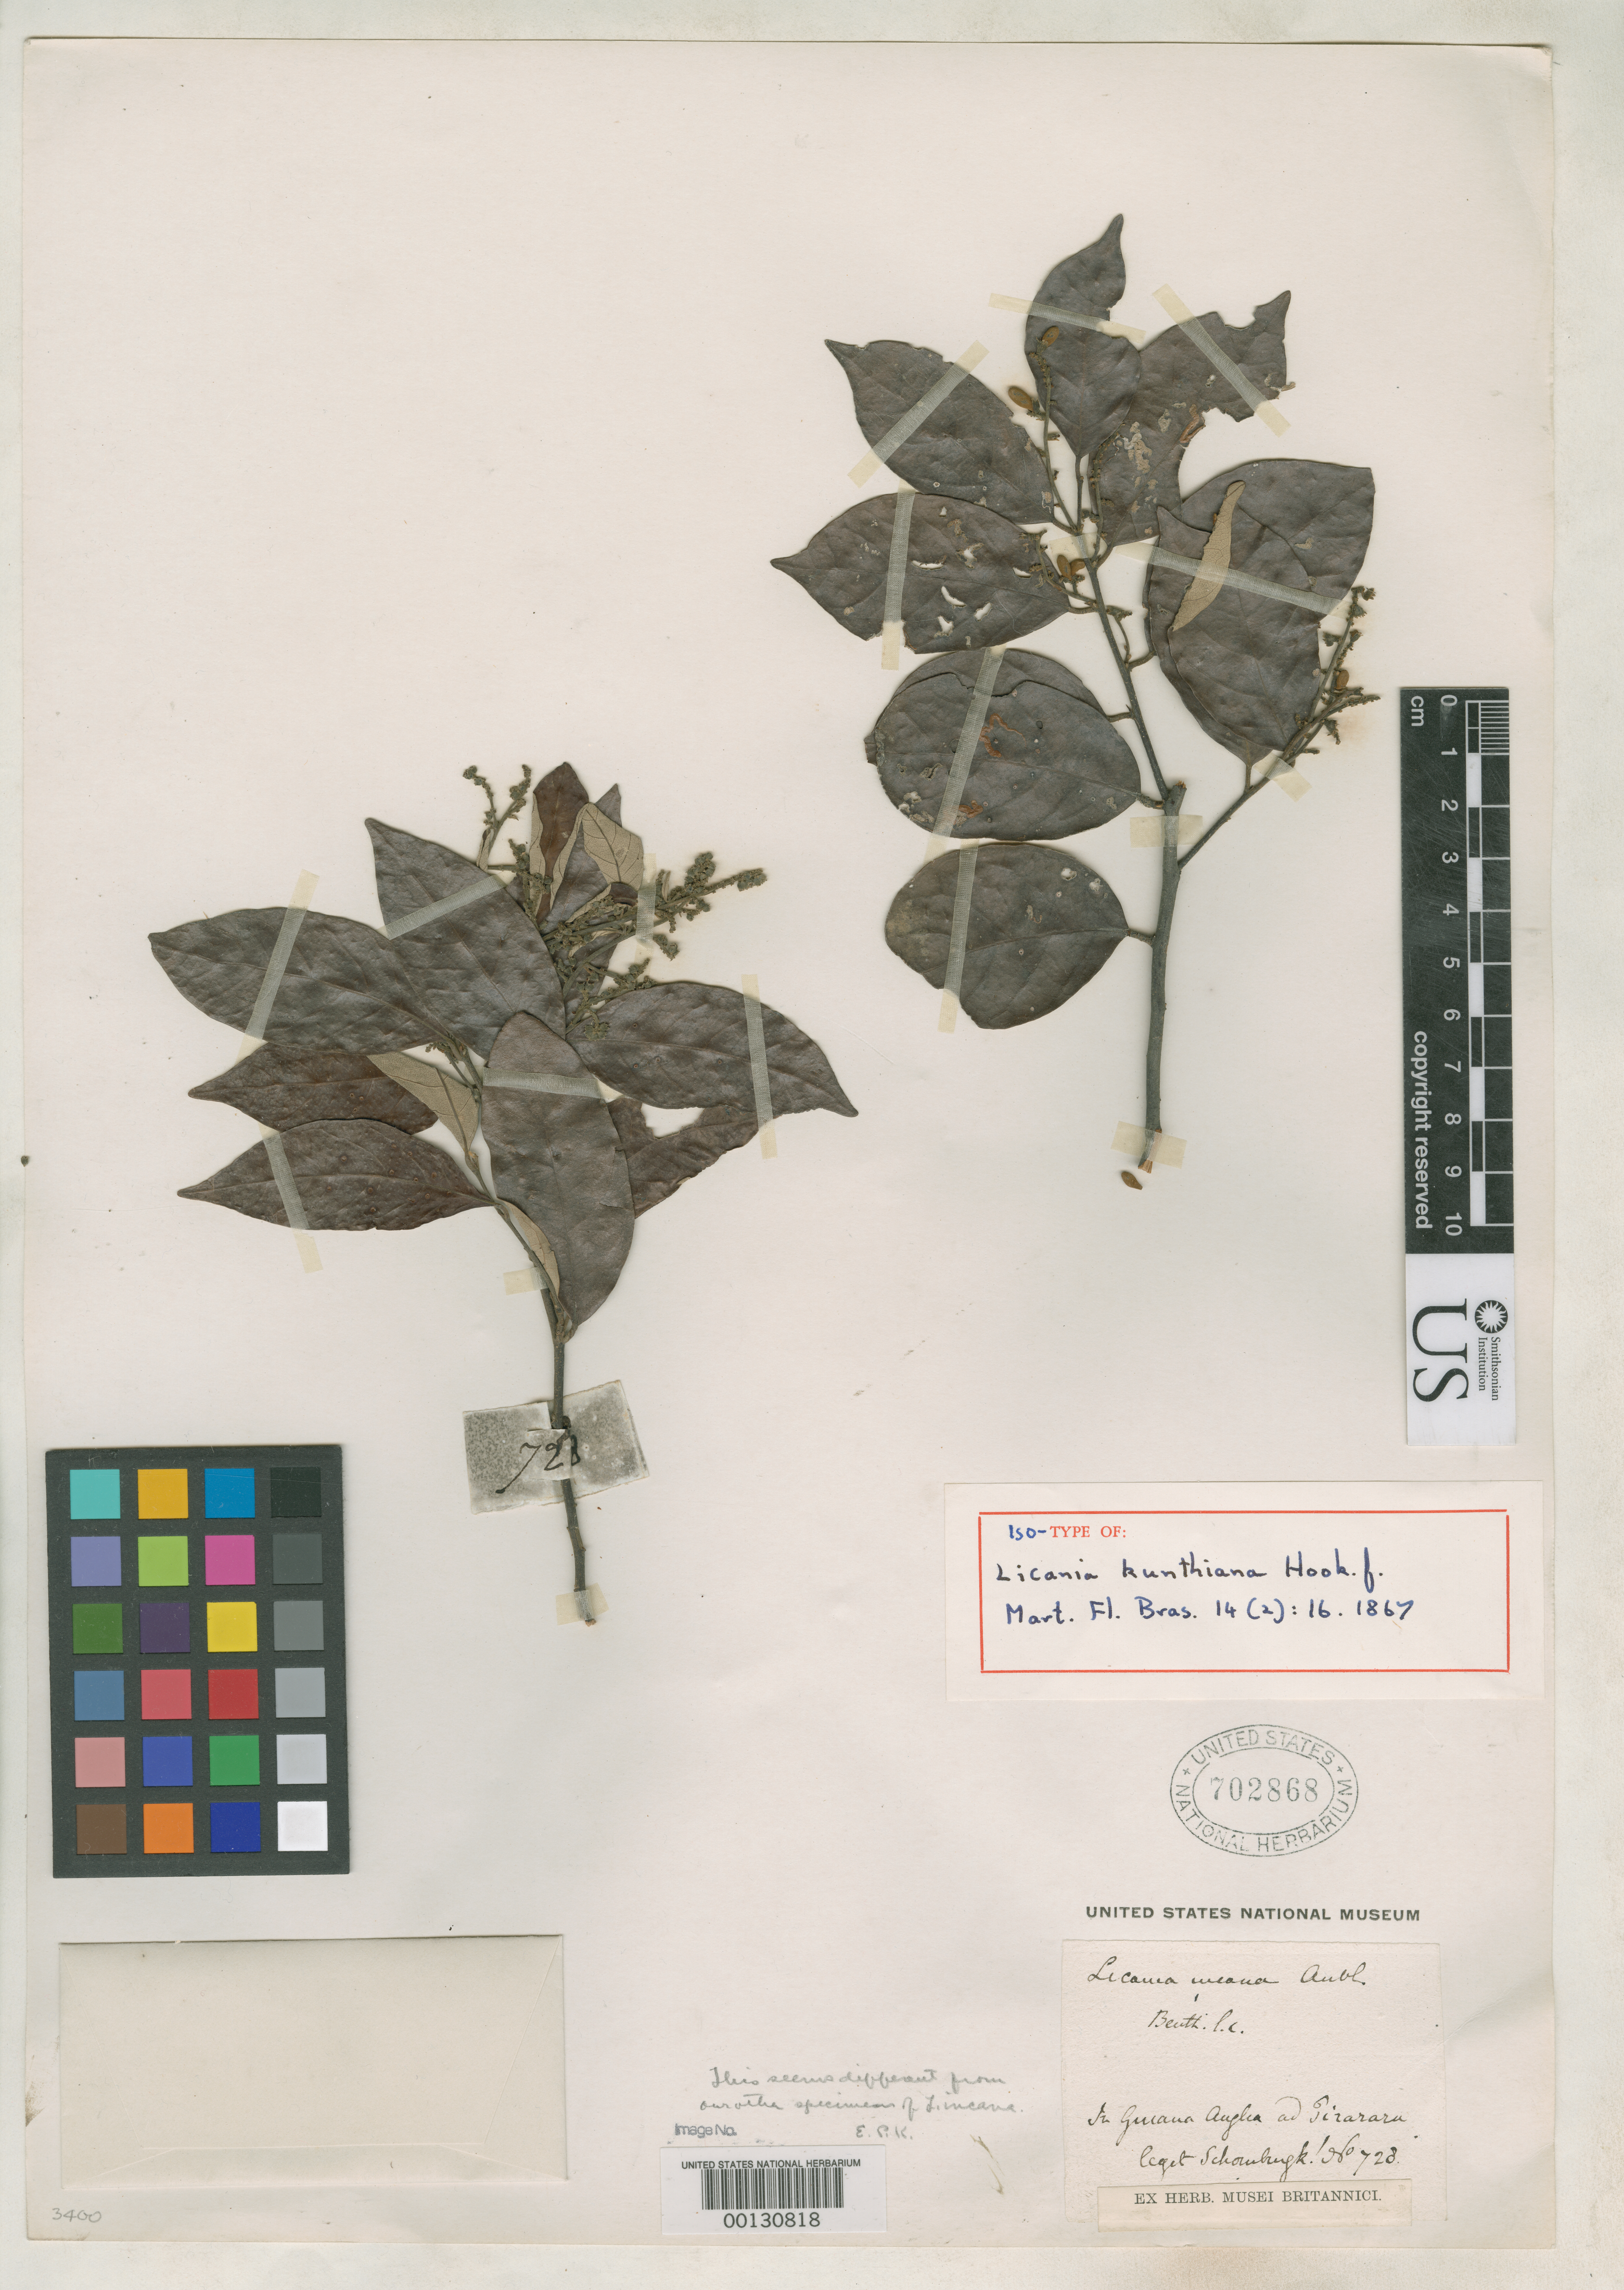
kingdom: Plantae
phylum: Tracheophyta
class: Magnoliopsida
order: Malpighiales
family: Chrysobalanaceae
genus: Licania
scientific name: Licania kunthiana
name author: Hook. f. in Mart.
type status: Isolectotype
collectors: R. H. Schomburgk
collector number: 728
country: Guyana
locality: In Guiana Angela ad Pirararu.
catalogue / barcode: US 702868